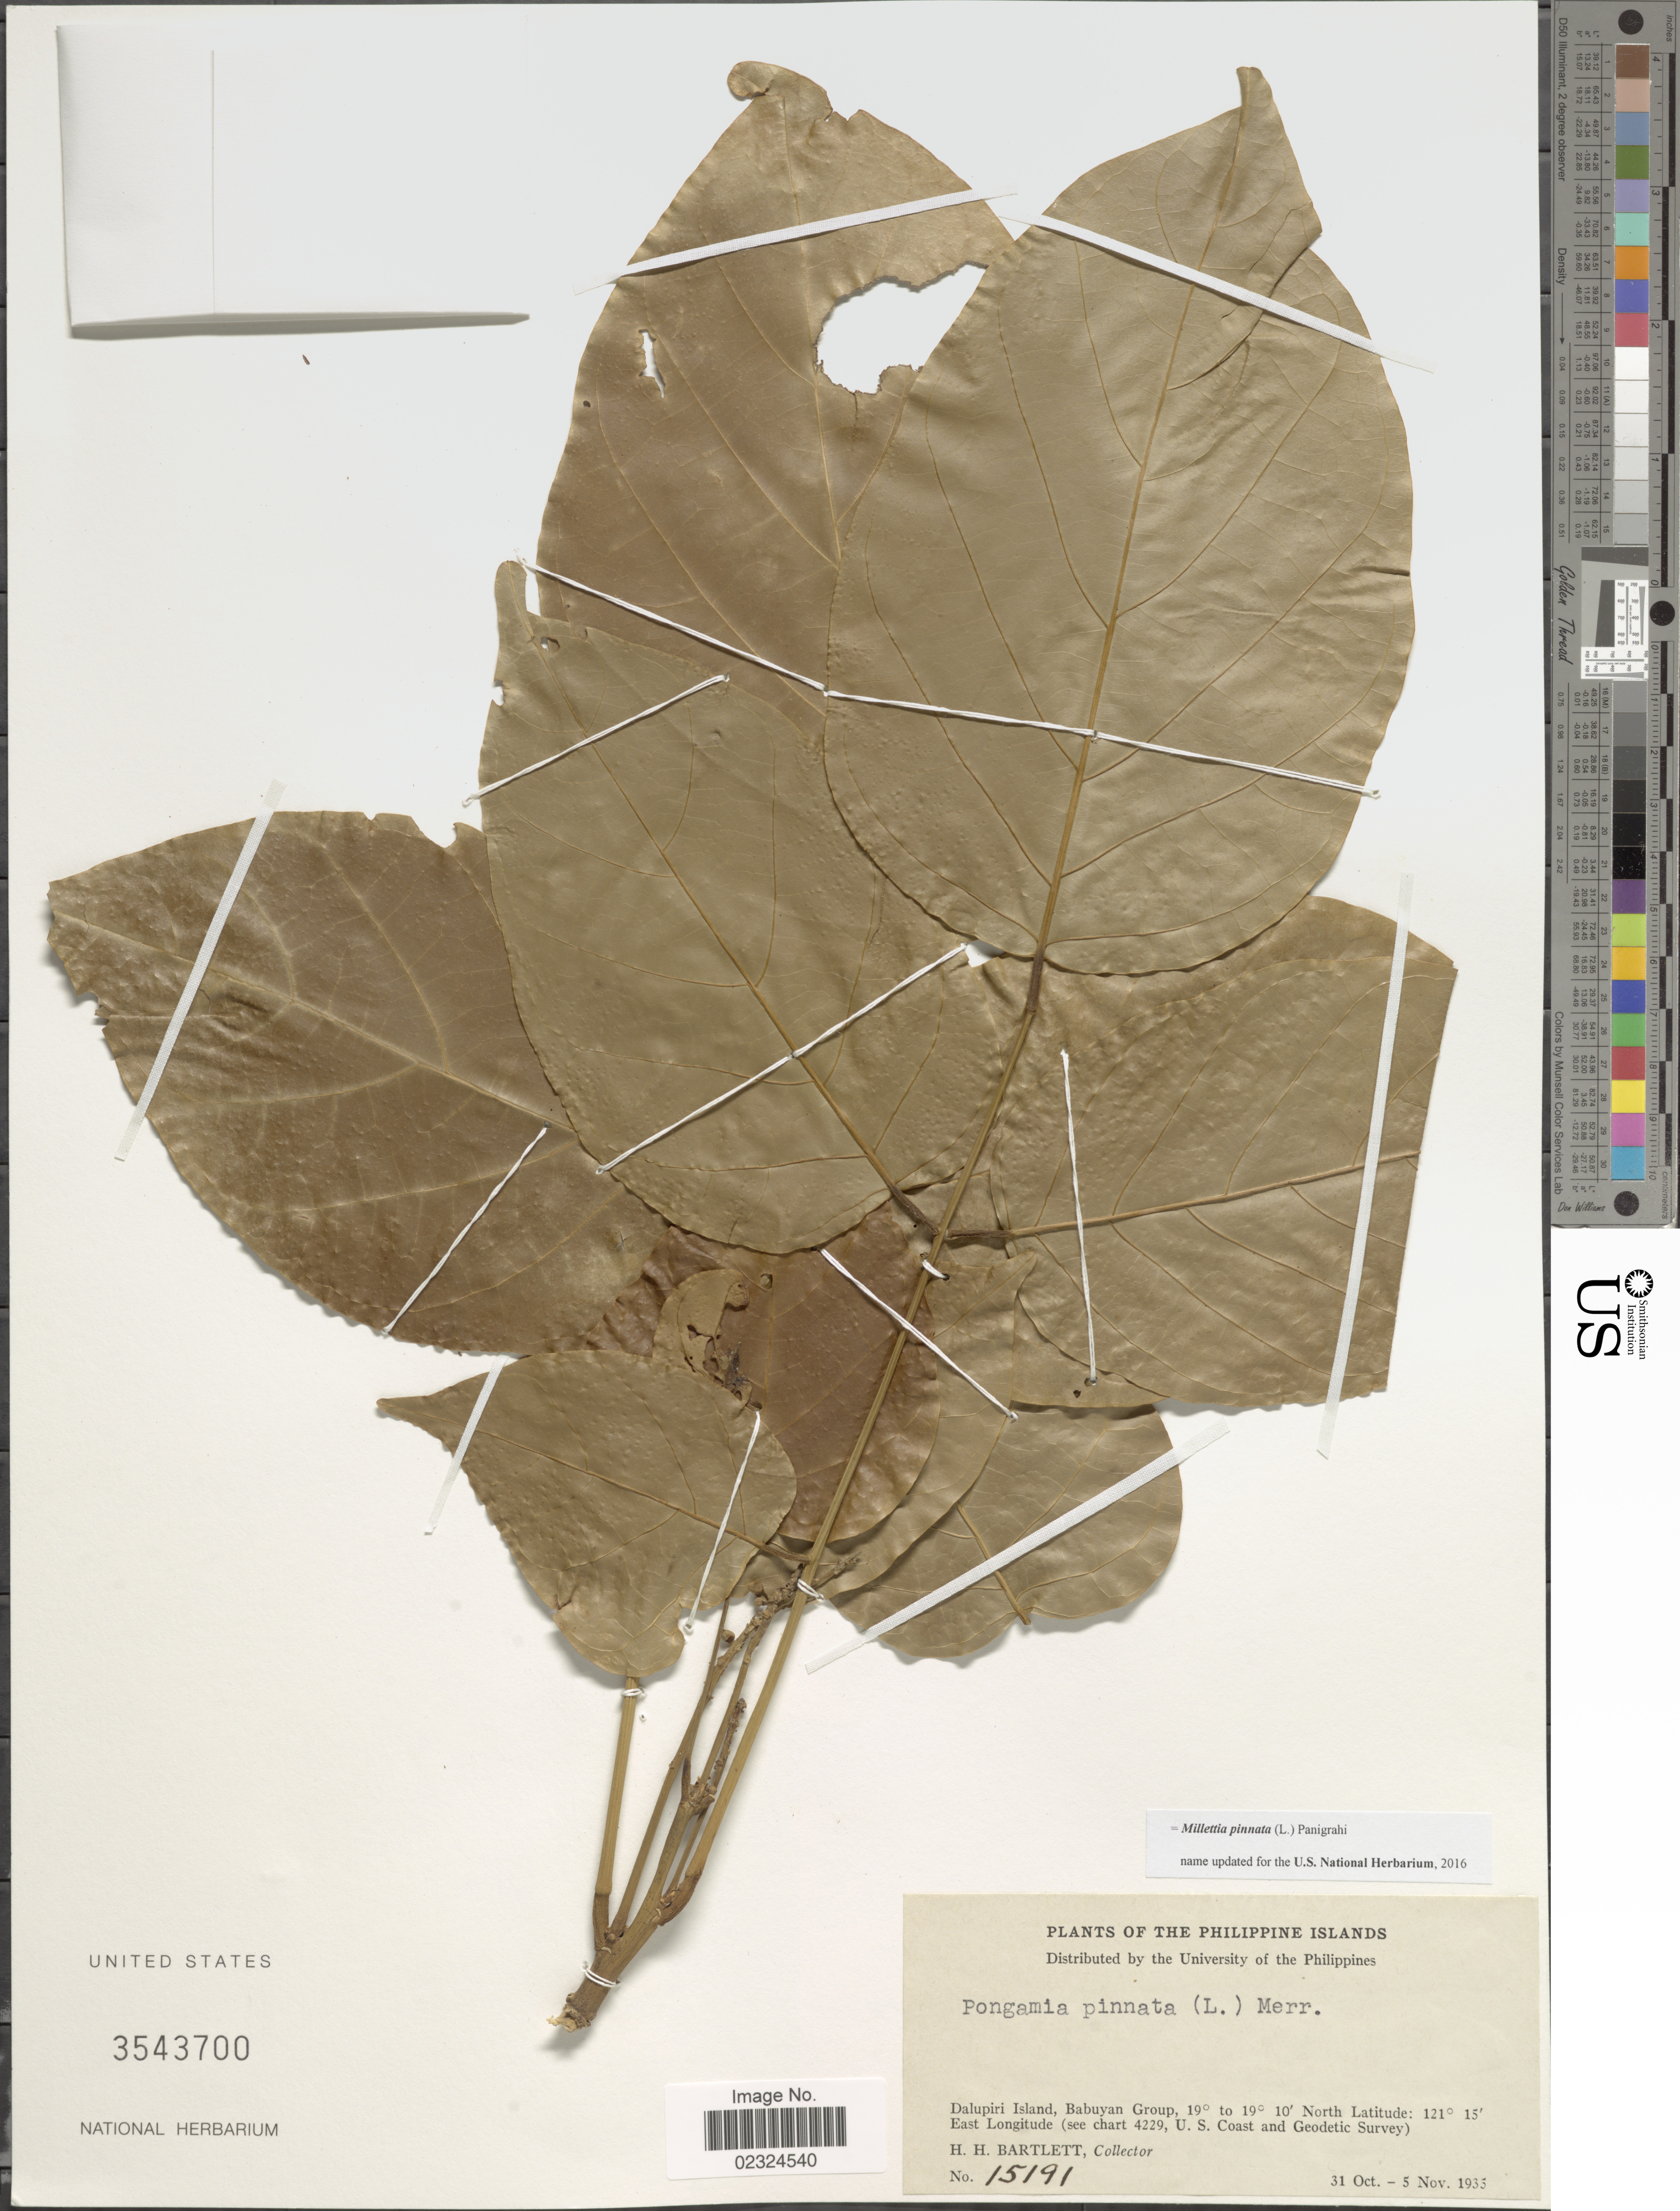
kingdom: Plantae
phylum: Tracheophyta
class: Magnoliopsida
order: Fabales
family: Fabaceae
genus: Millettia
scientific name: Millettia pinnata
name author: (L.) Panigrahi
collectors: H. H. Bartlett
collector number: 15191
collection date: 1935-10-31/1935-11-05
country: Philippines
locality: Philippine Islands. Dalupiri Island, Babuyan Group.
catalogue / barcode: US 3543700